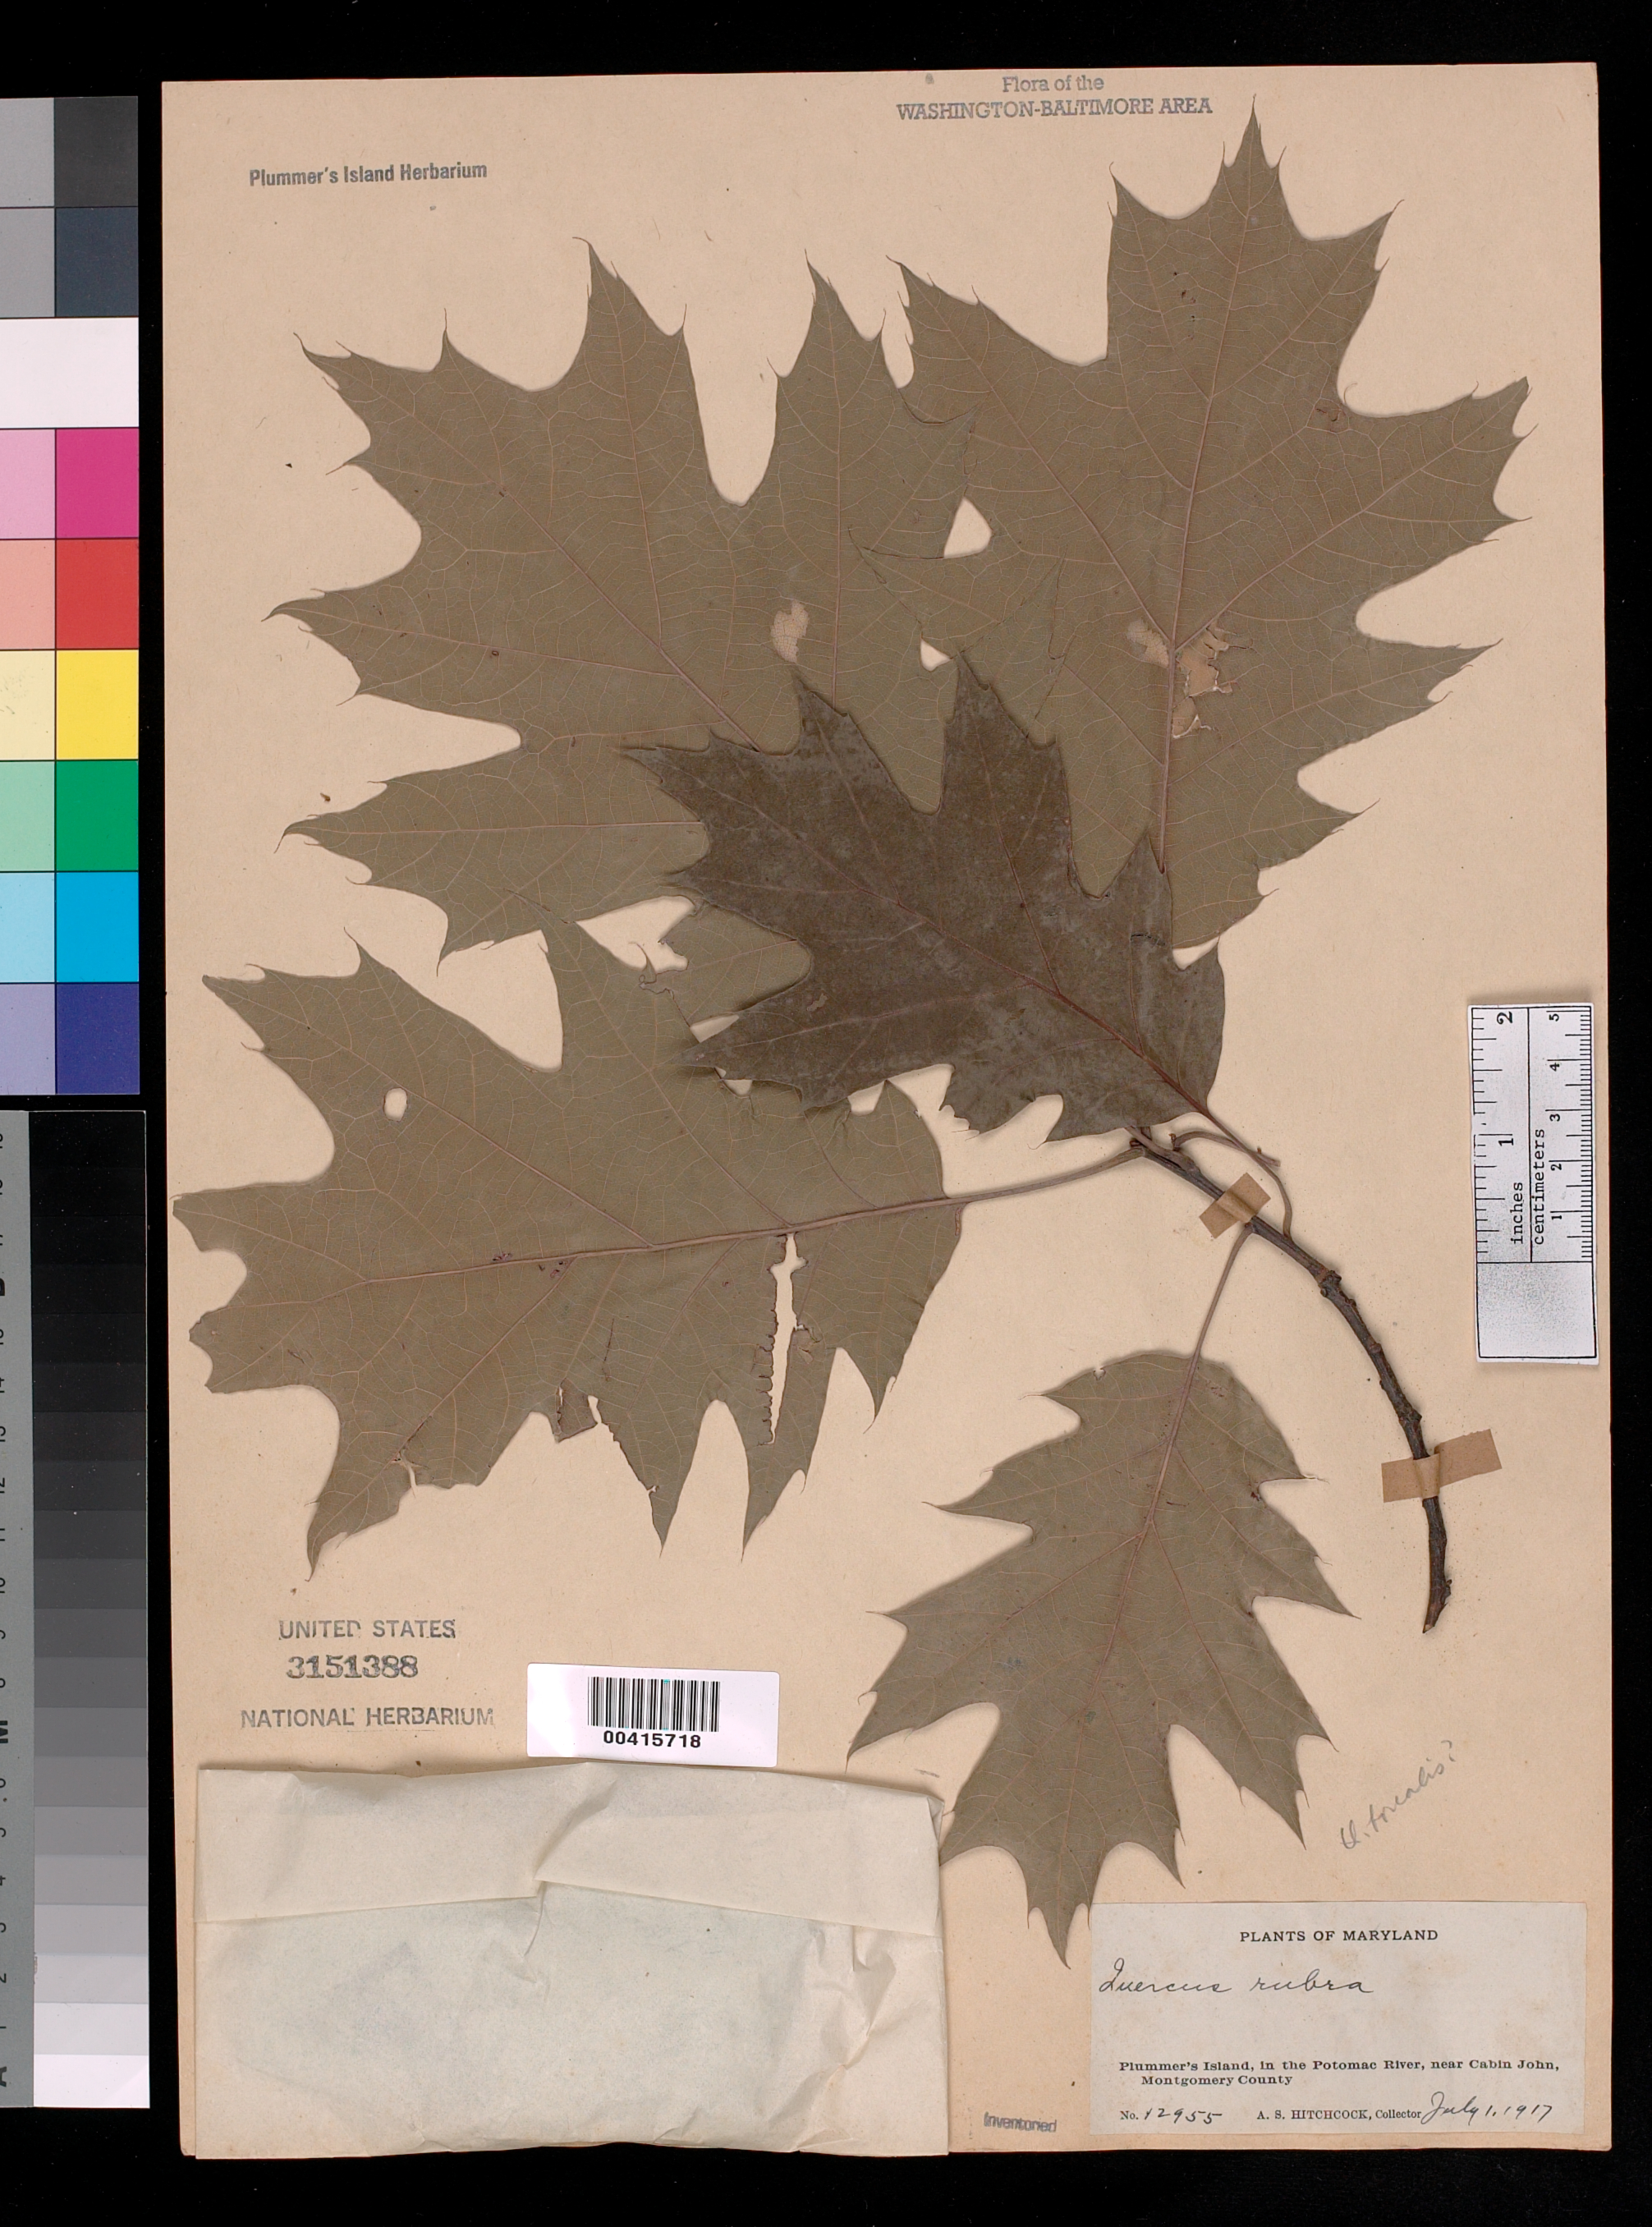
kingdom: Plantae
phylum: Tracheophyta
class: Magnoliopsida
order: Fagales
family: Fagaceae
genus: Quercus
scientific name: Quercus rubra var. borealis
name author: (F. Michx.) Farw.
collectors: A. S. Hitchcock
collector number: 12955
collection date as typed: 01 Jul 1917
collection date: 1917-07-01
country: United States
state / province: Maryland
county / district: Montgomery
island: Plummers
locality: Plummer's Island C. & O. Canal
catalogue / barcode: US 3151388